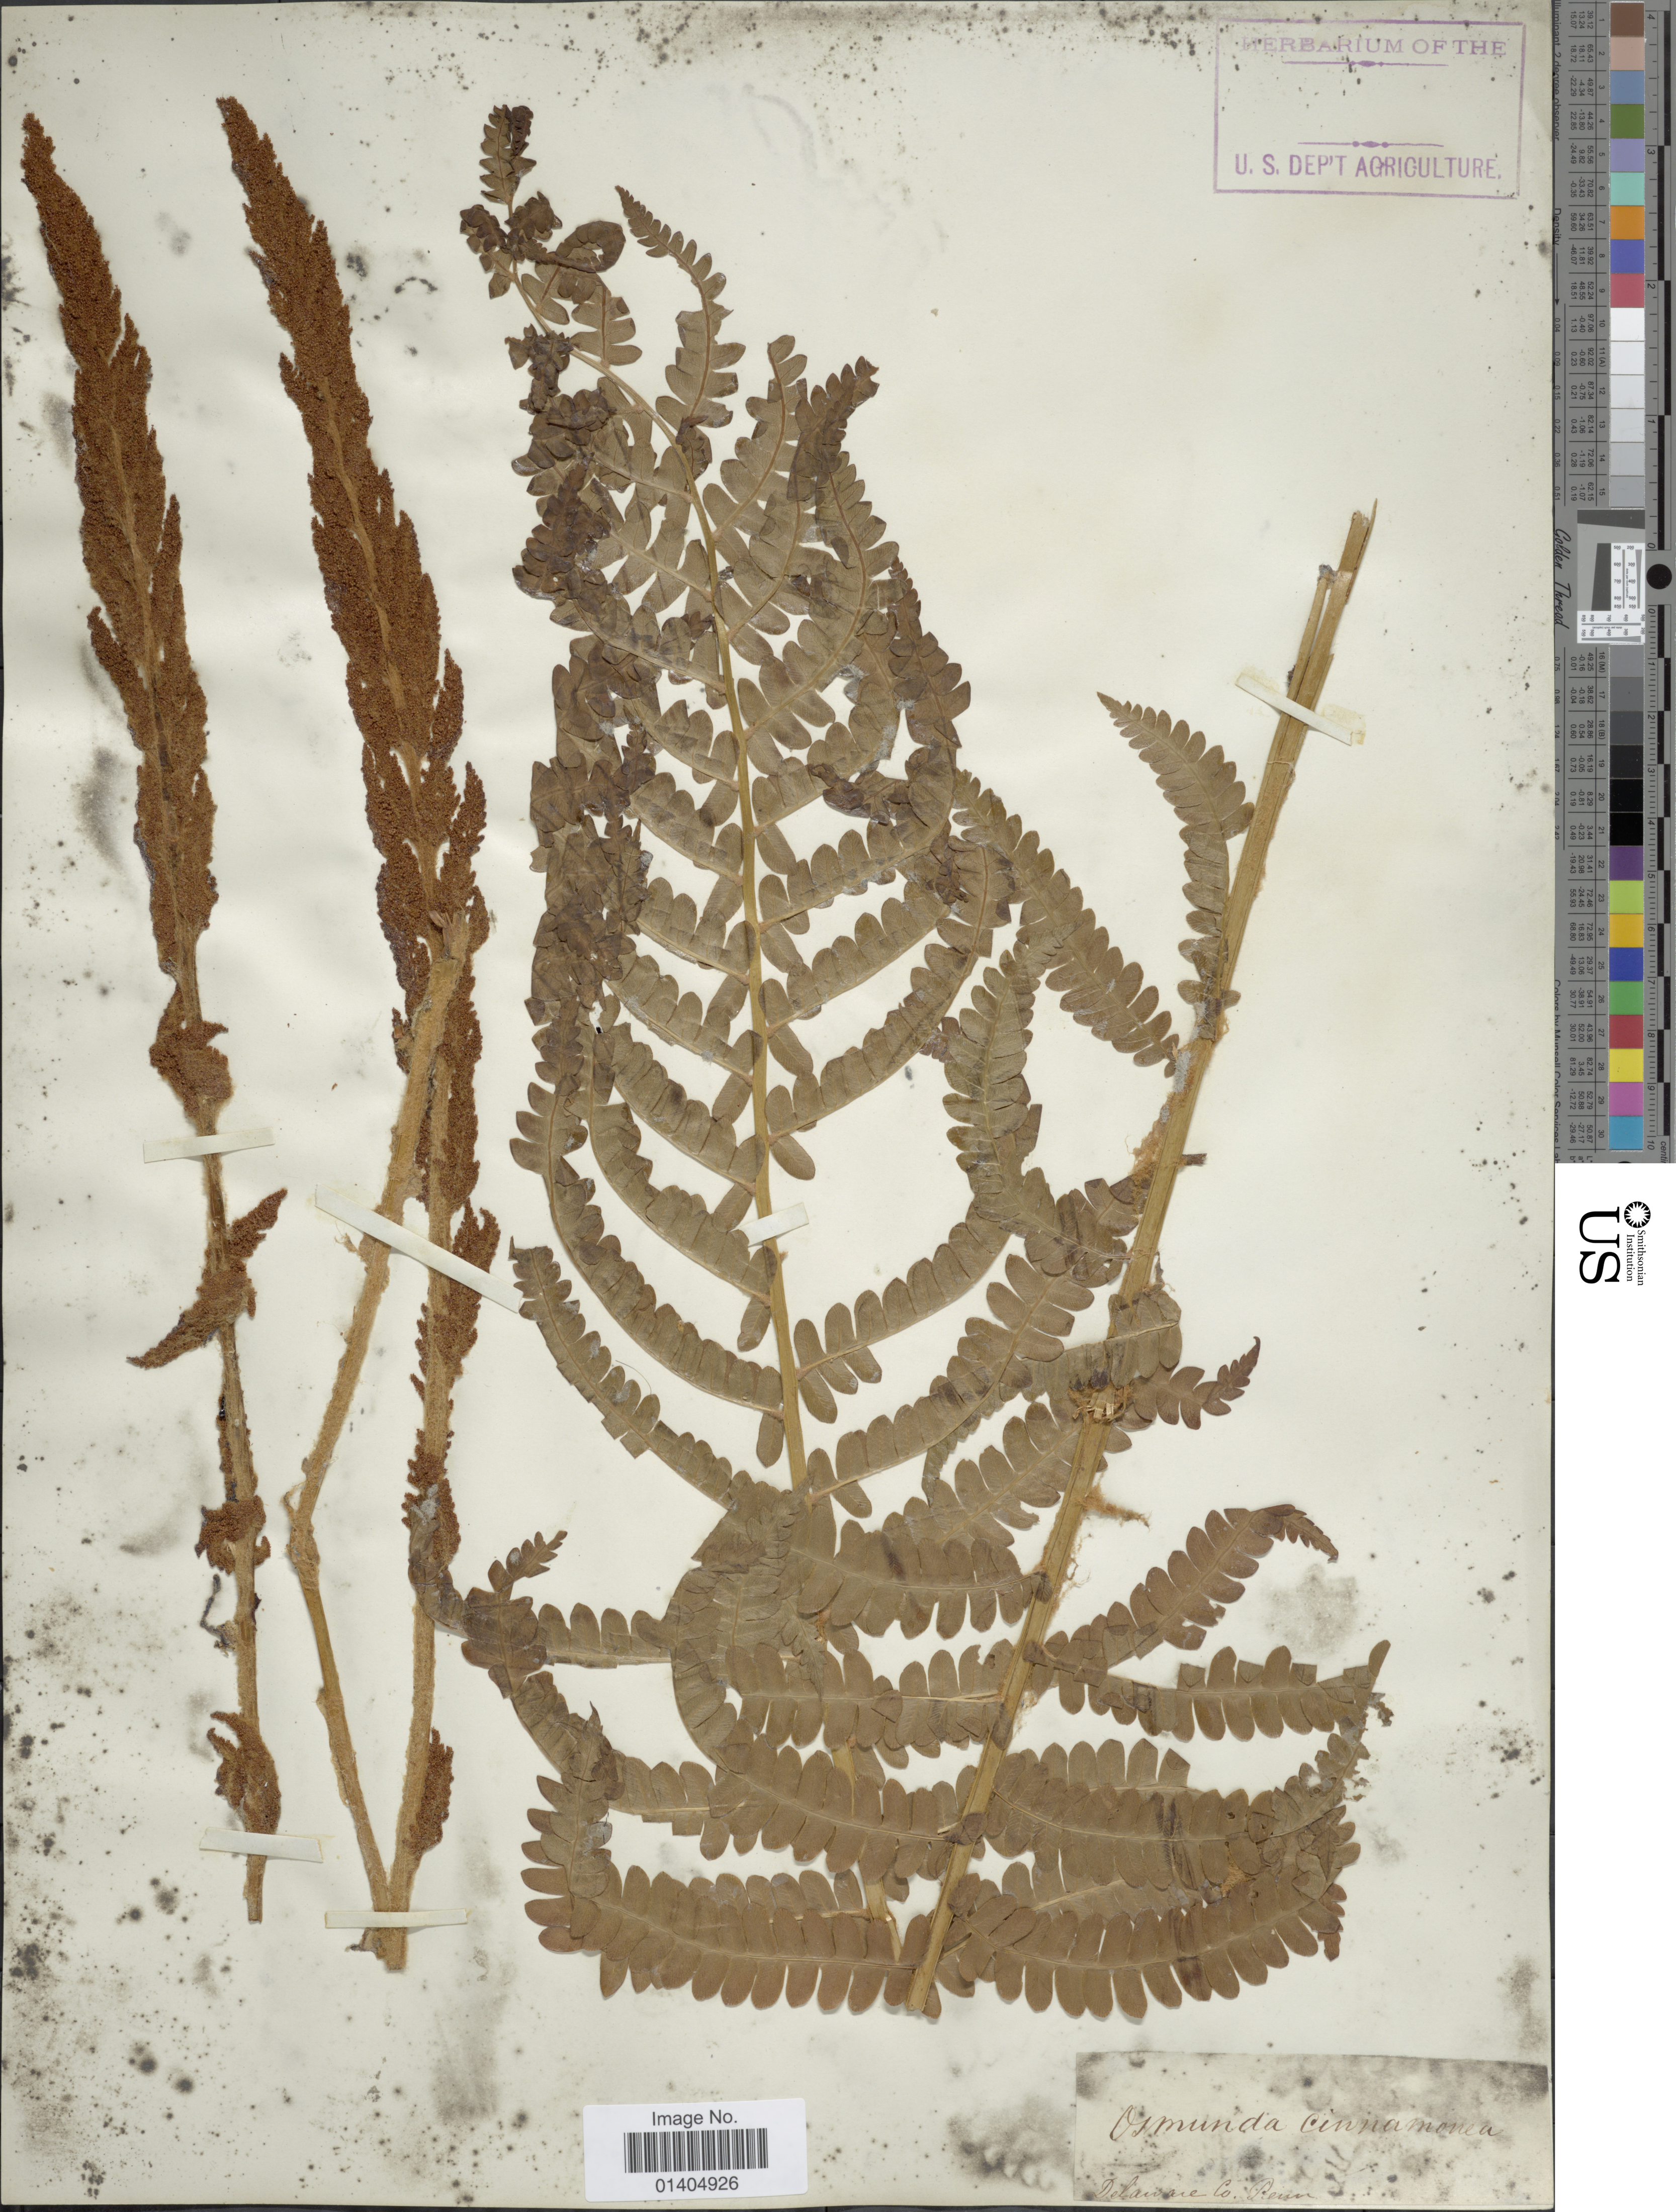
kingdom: Plantae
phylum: Tracheophyta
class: Polypodiopsida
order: Osmundales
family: Osmundaceae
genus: Osmundastrum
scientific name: Osmundastrum cinnamomeum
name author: (L.) C. Presl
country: United States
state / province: Pennsylvania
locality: Delaware Co.